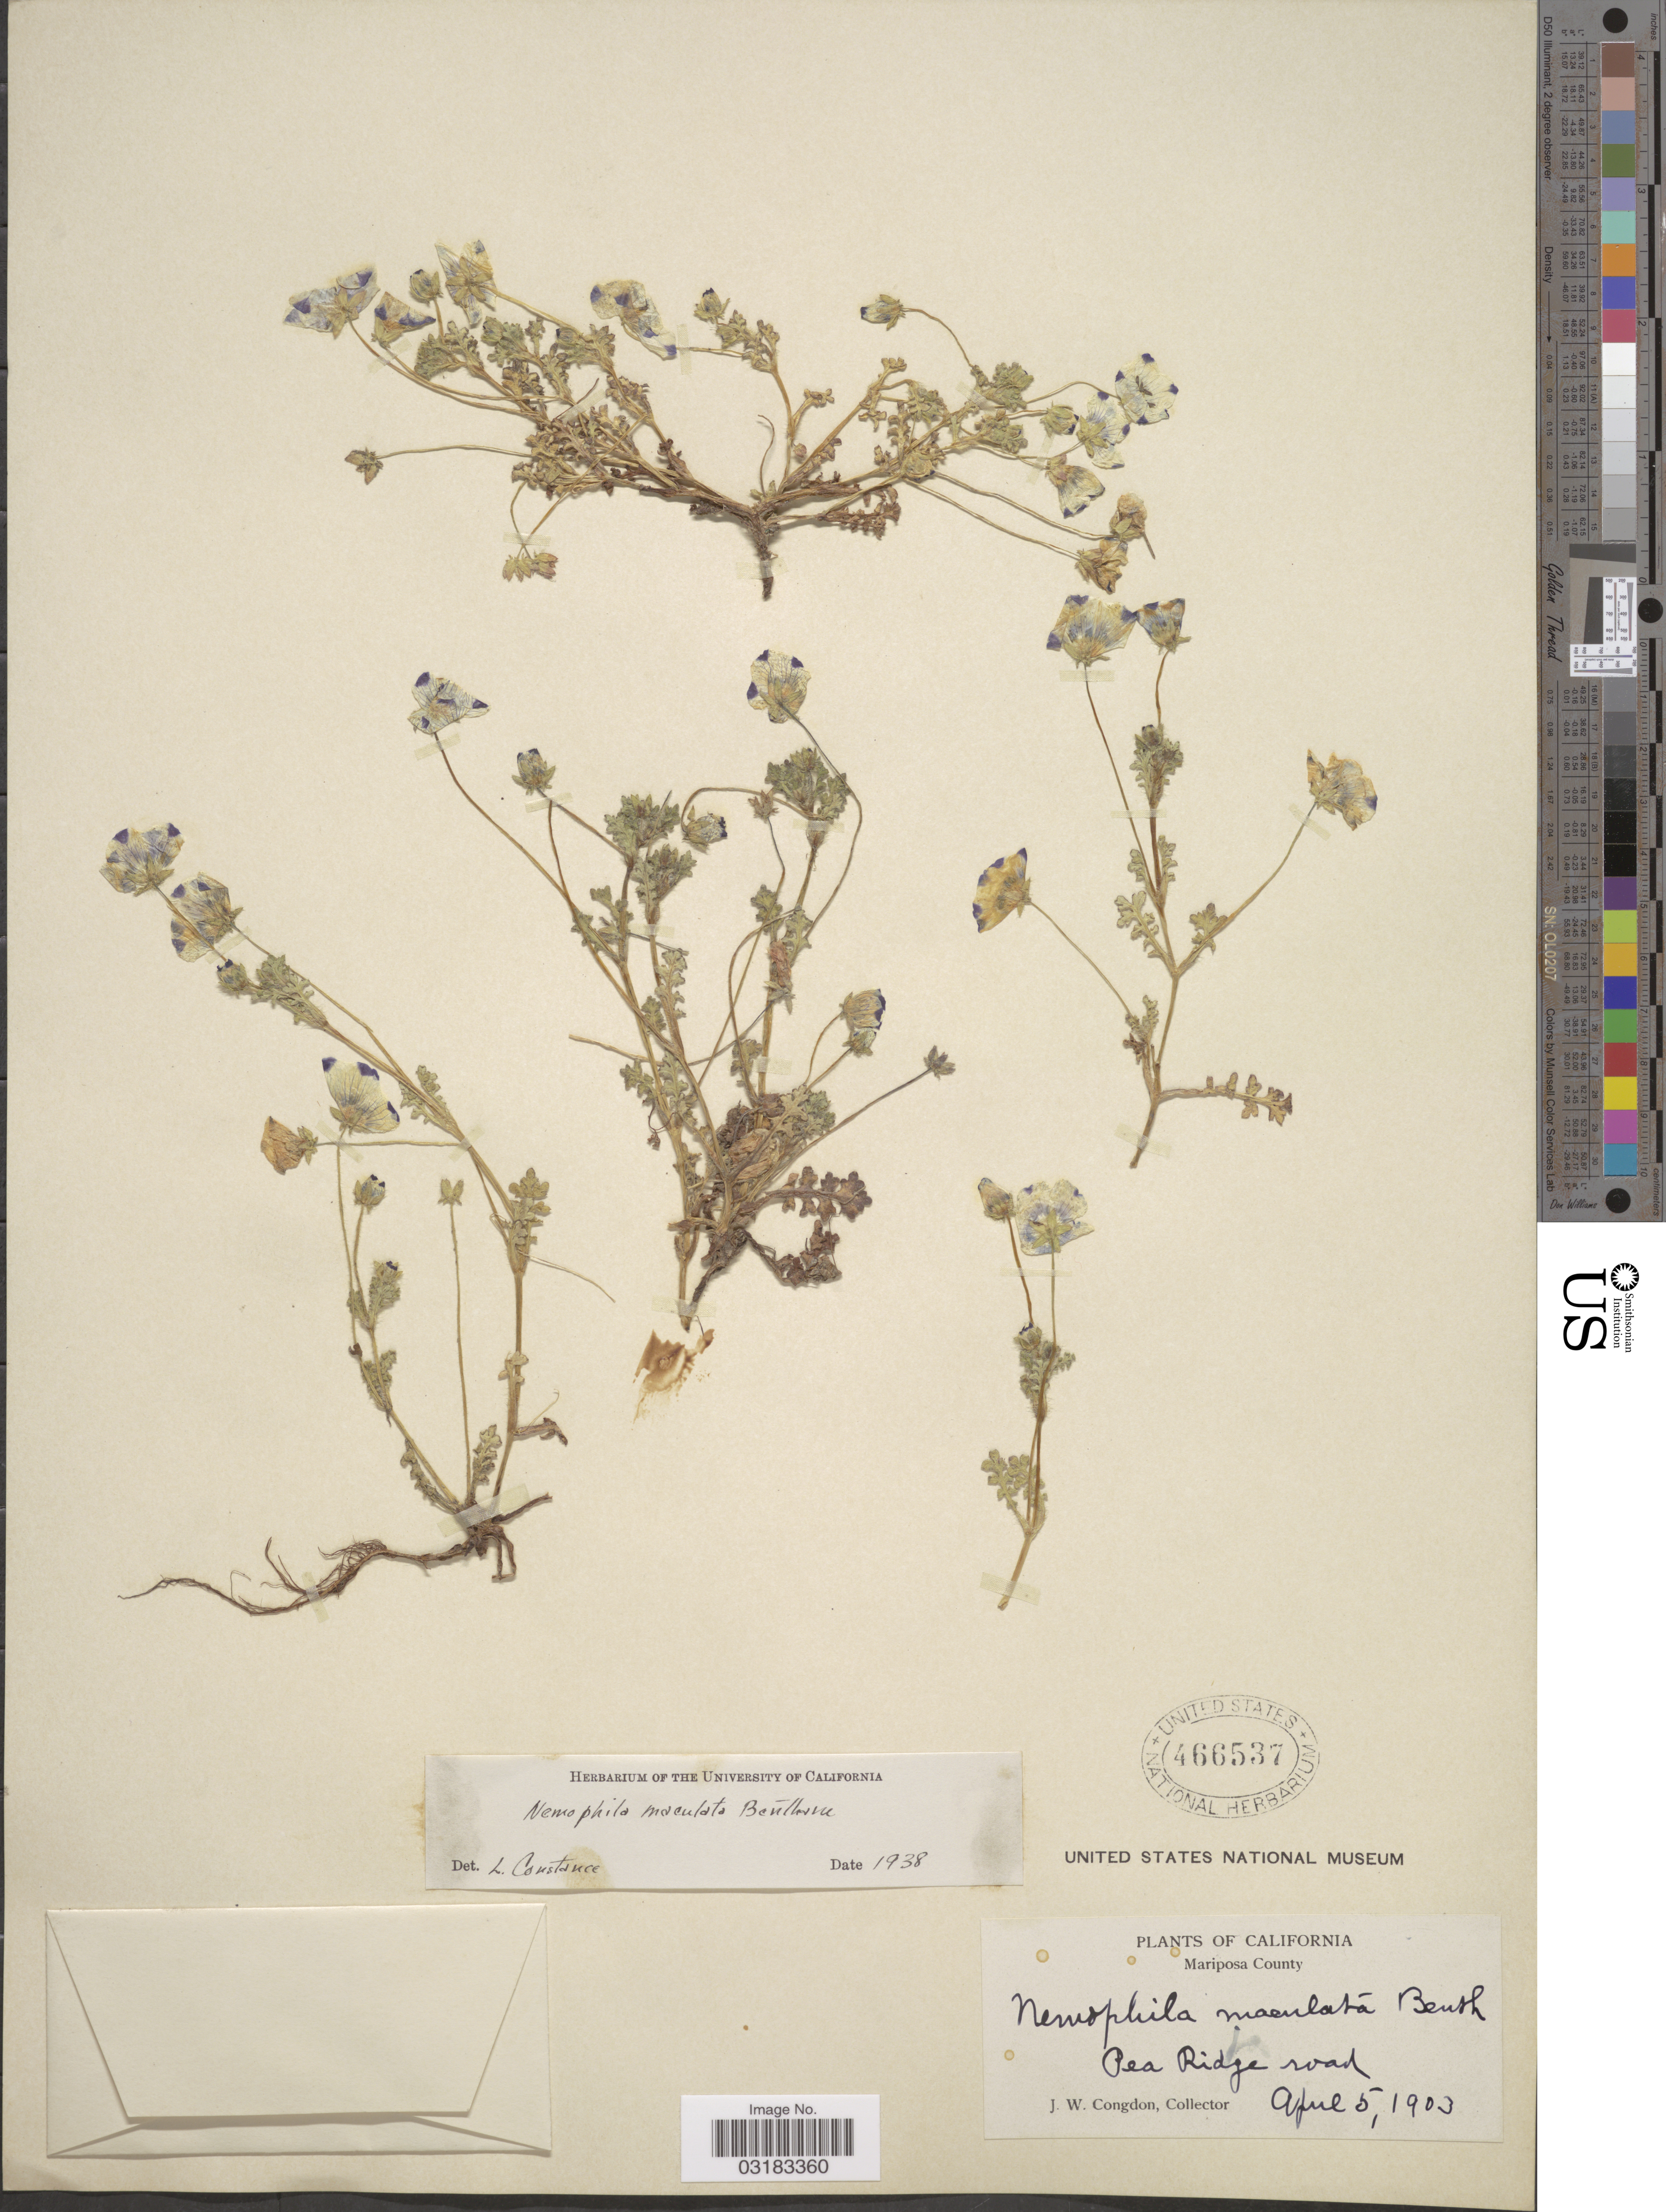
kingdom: Plantae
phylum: Tracheophyta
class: Magnoliopsida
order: Boraginales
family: Hydrophyllaceae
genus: Nemophila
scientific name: Nemophila maculata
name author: Benth. ex Lindl.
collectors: J. W. Congdon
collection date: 1903-04-05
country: United States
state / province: California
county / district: Mariposa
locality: Mariposa County. Pea Ridge road.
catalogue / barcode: US 466537